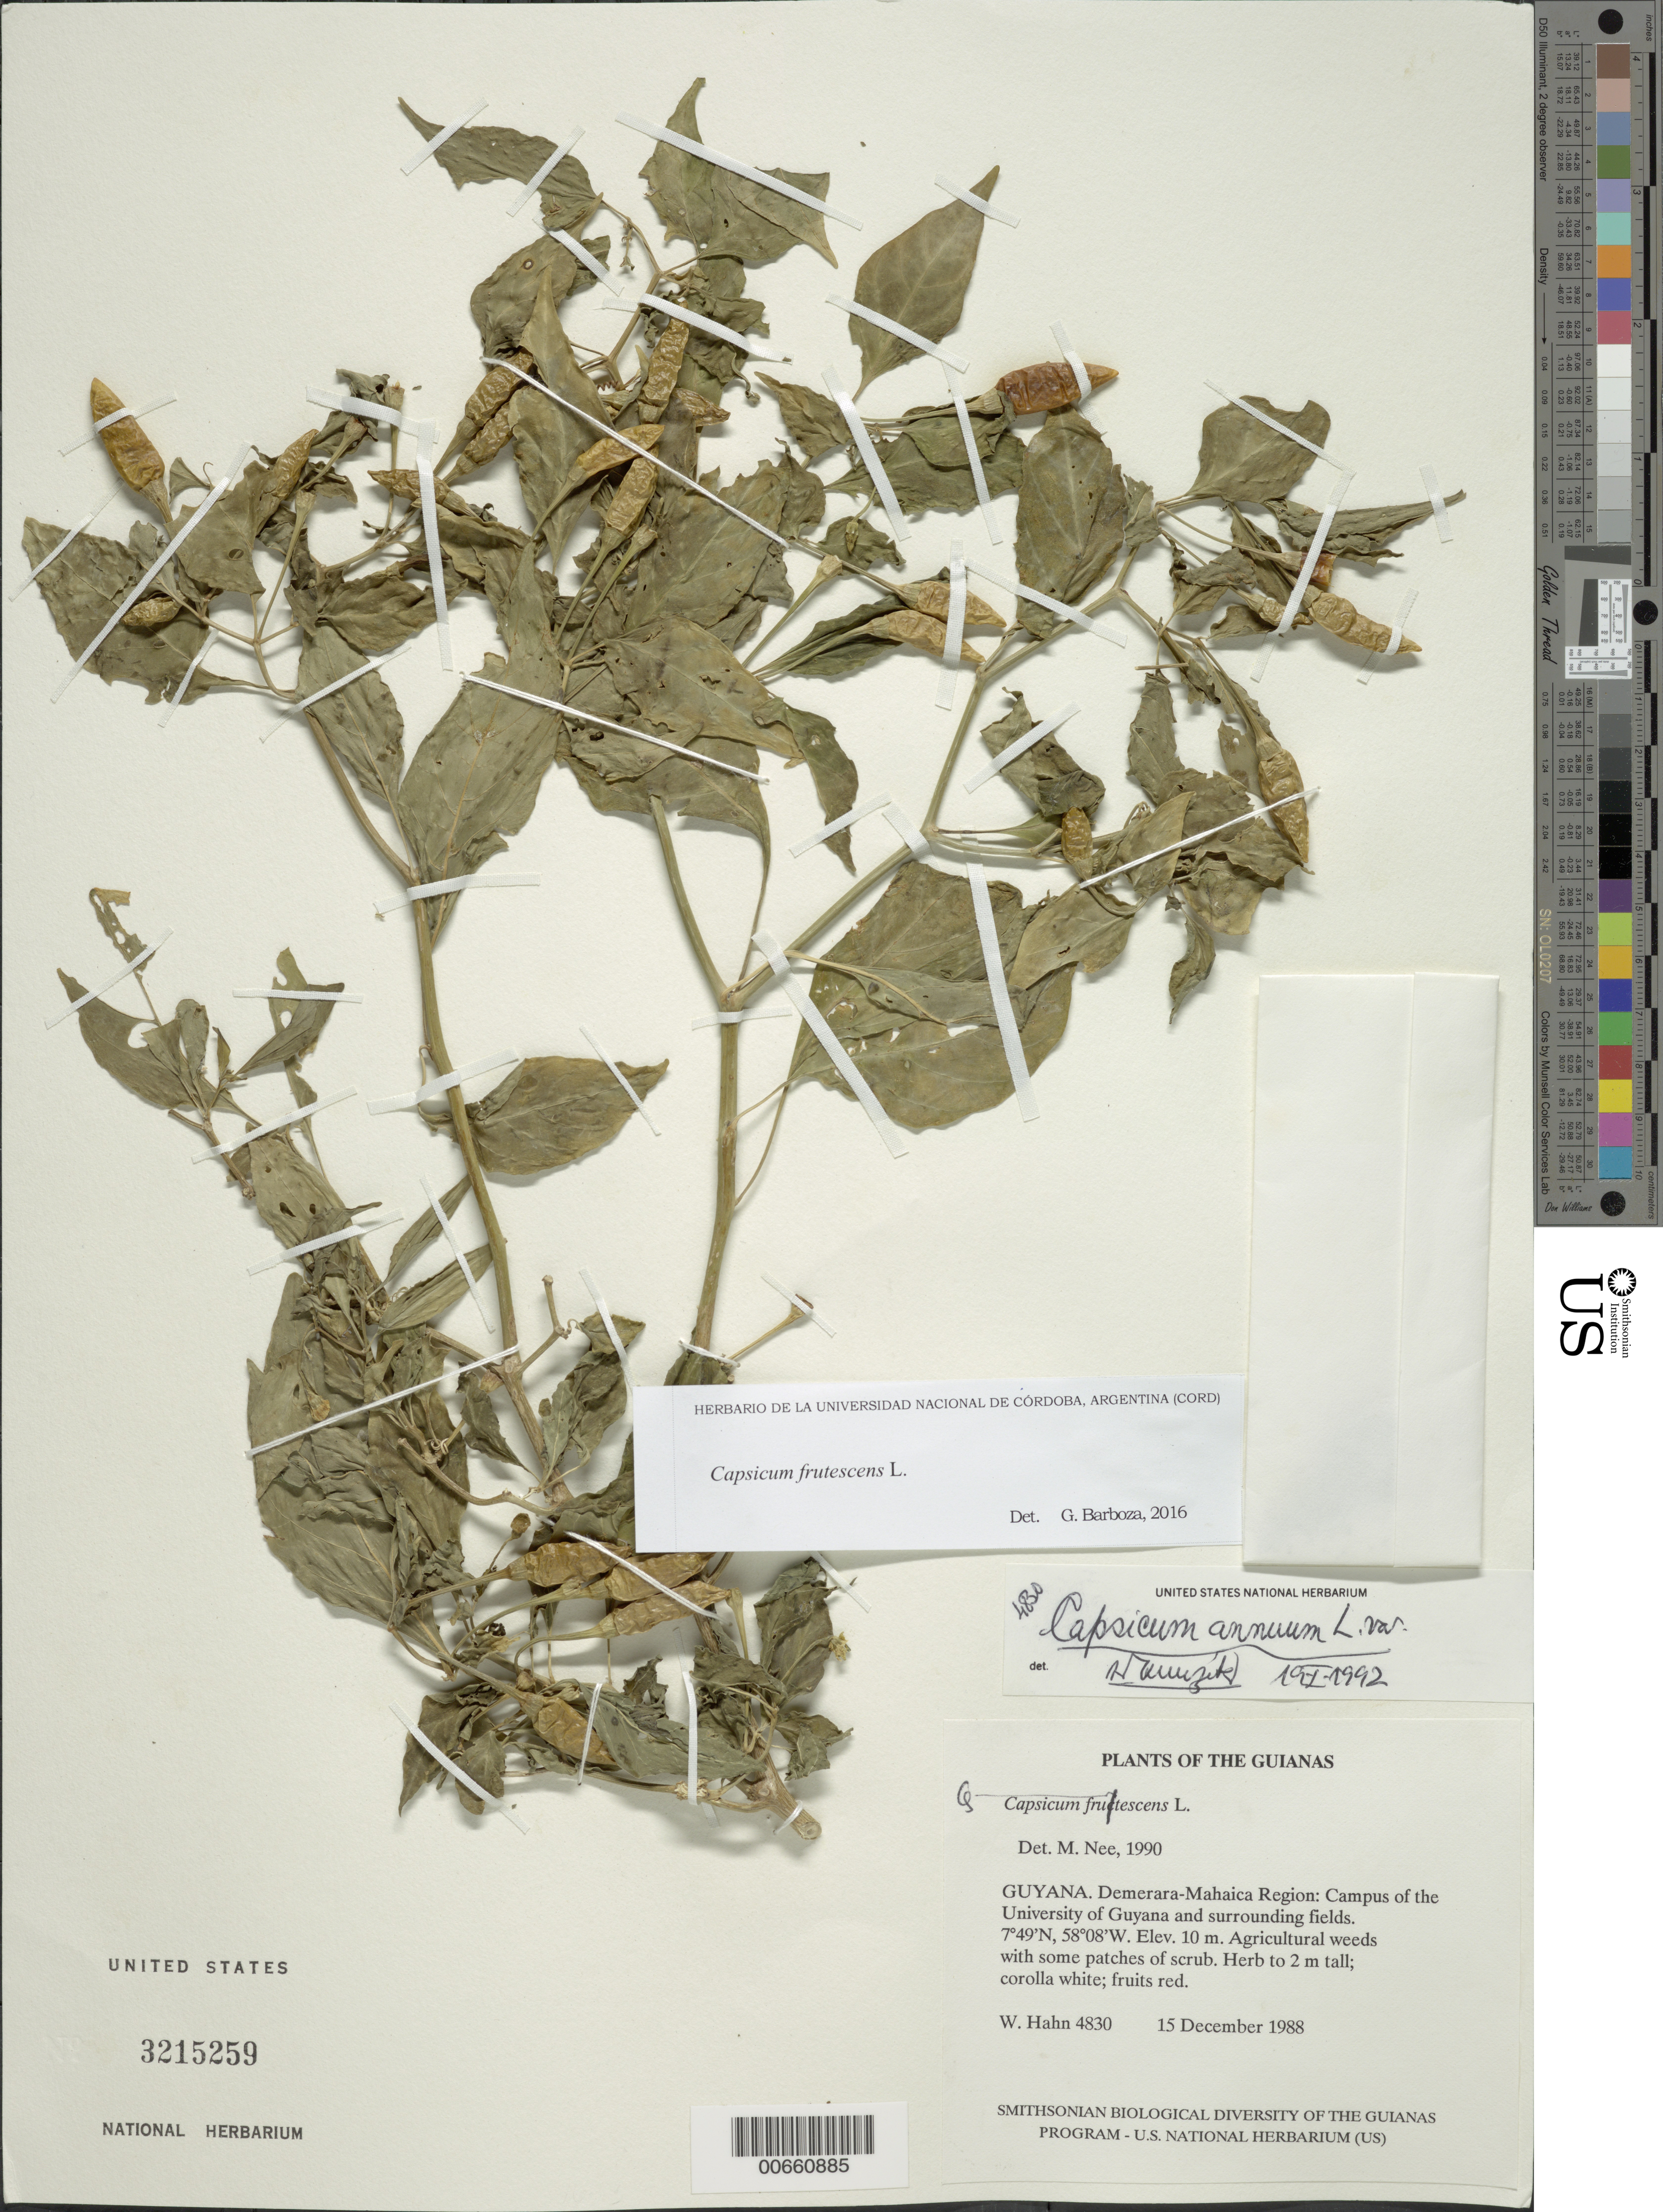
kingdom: Plantae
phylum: Tracheophyta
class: Magnoliopsida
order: Solanales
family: Solanaceae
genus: Capsicum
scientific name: Capsicum frutescens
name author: L.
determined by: Barboza, G. E., (CORD), Museo Botanico - Cordoba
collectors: W. Hahn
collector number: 4830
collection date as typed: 15 December 1988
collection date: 1988-12-15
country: Guyana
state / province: Demerara-Mahaica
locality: Campus of the University of Guyana and surrounding fields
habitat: Agricultural weeds with some patches of scrub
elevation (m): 10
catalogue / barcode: US 3215259